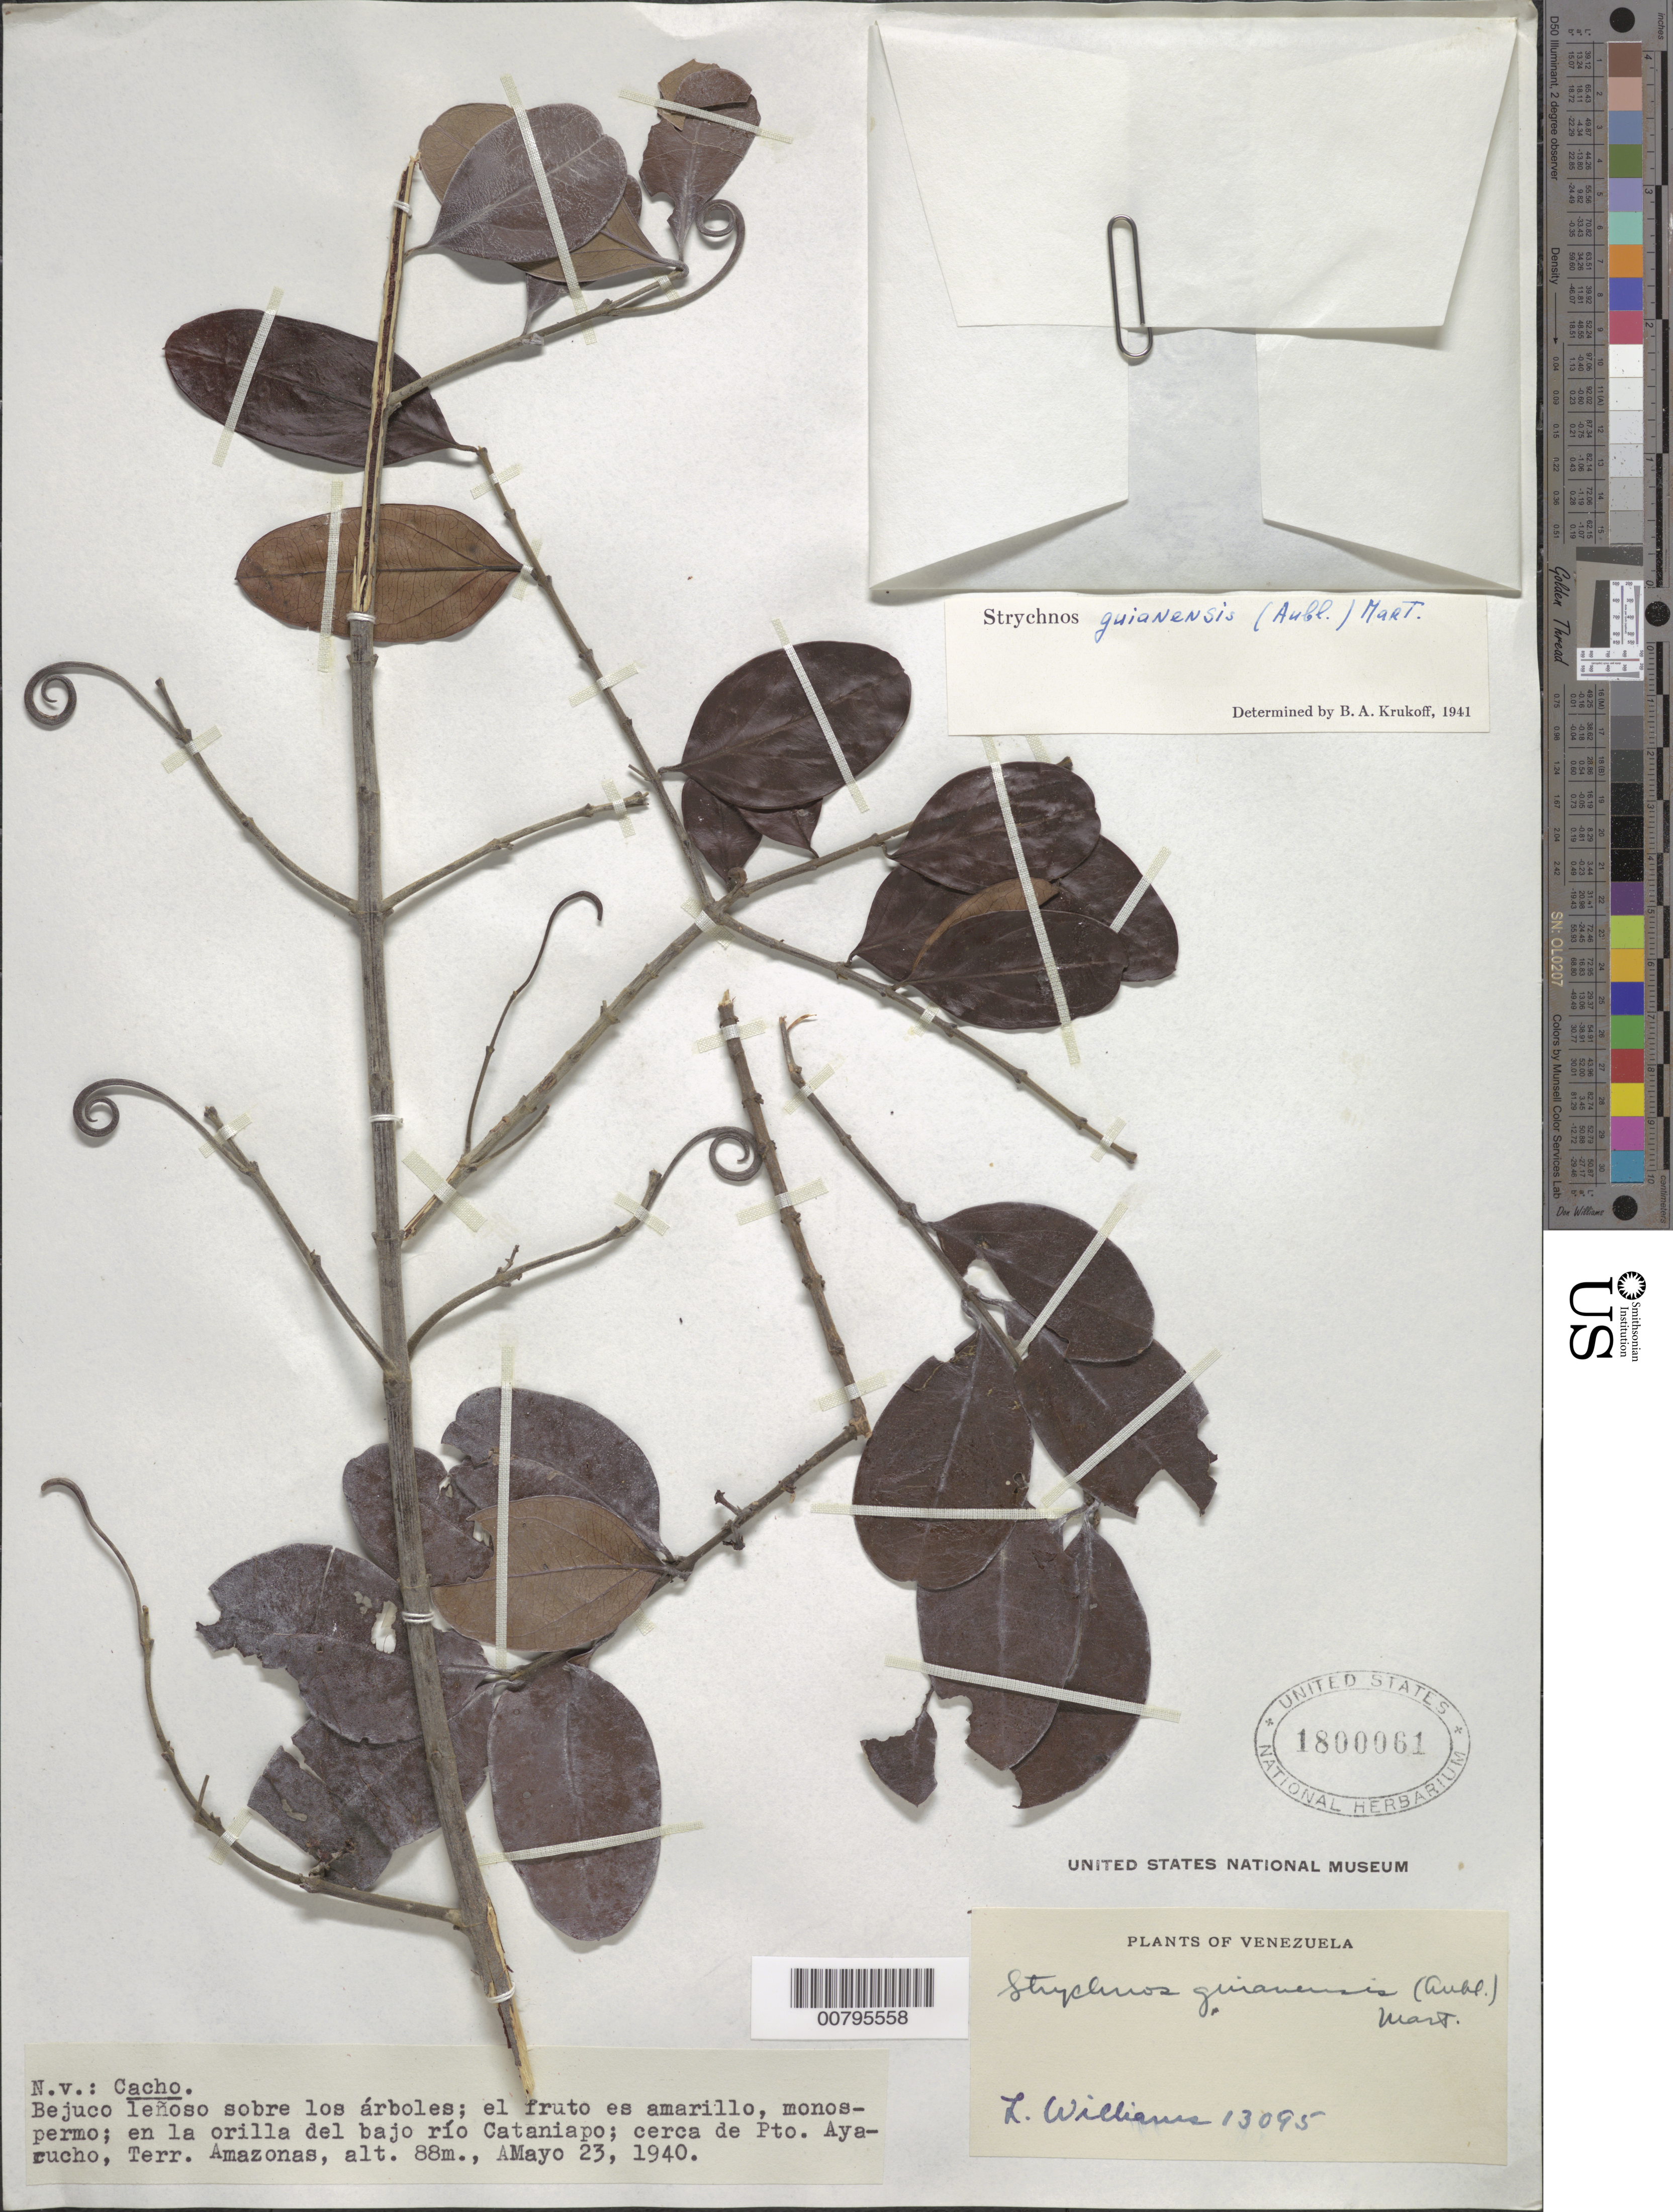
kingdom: Plantae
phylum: Tracheophyta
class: Magnoliopsida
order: Gentianales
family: Loganiaceae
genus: Strychnos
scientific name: Strychnos guianensis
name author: (Aubl.) Mart.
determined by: Krukoff, B. A.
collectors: Ll. Williams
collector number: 13095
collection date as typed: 23-May-40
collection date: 1940-05-23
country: Venezuela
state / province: Amazonas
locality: Puerto Ayacucho, el bajo río Cataniapo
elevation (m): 88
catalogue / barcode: US 1800061